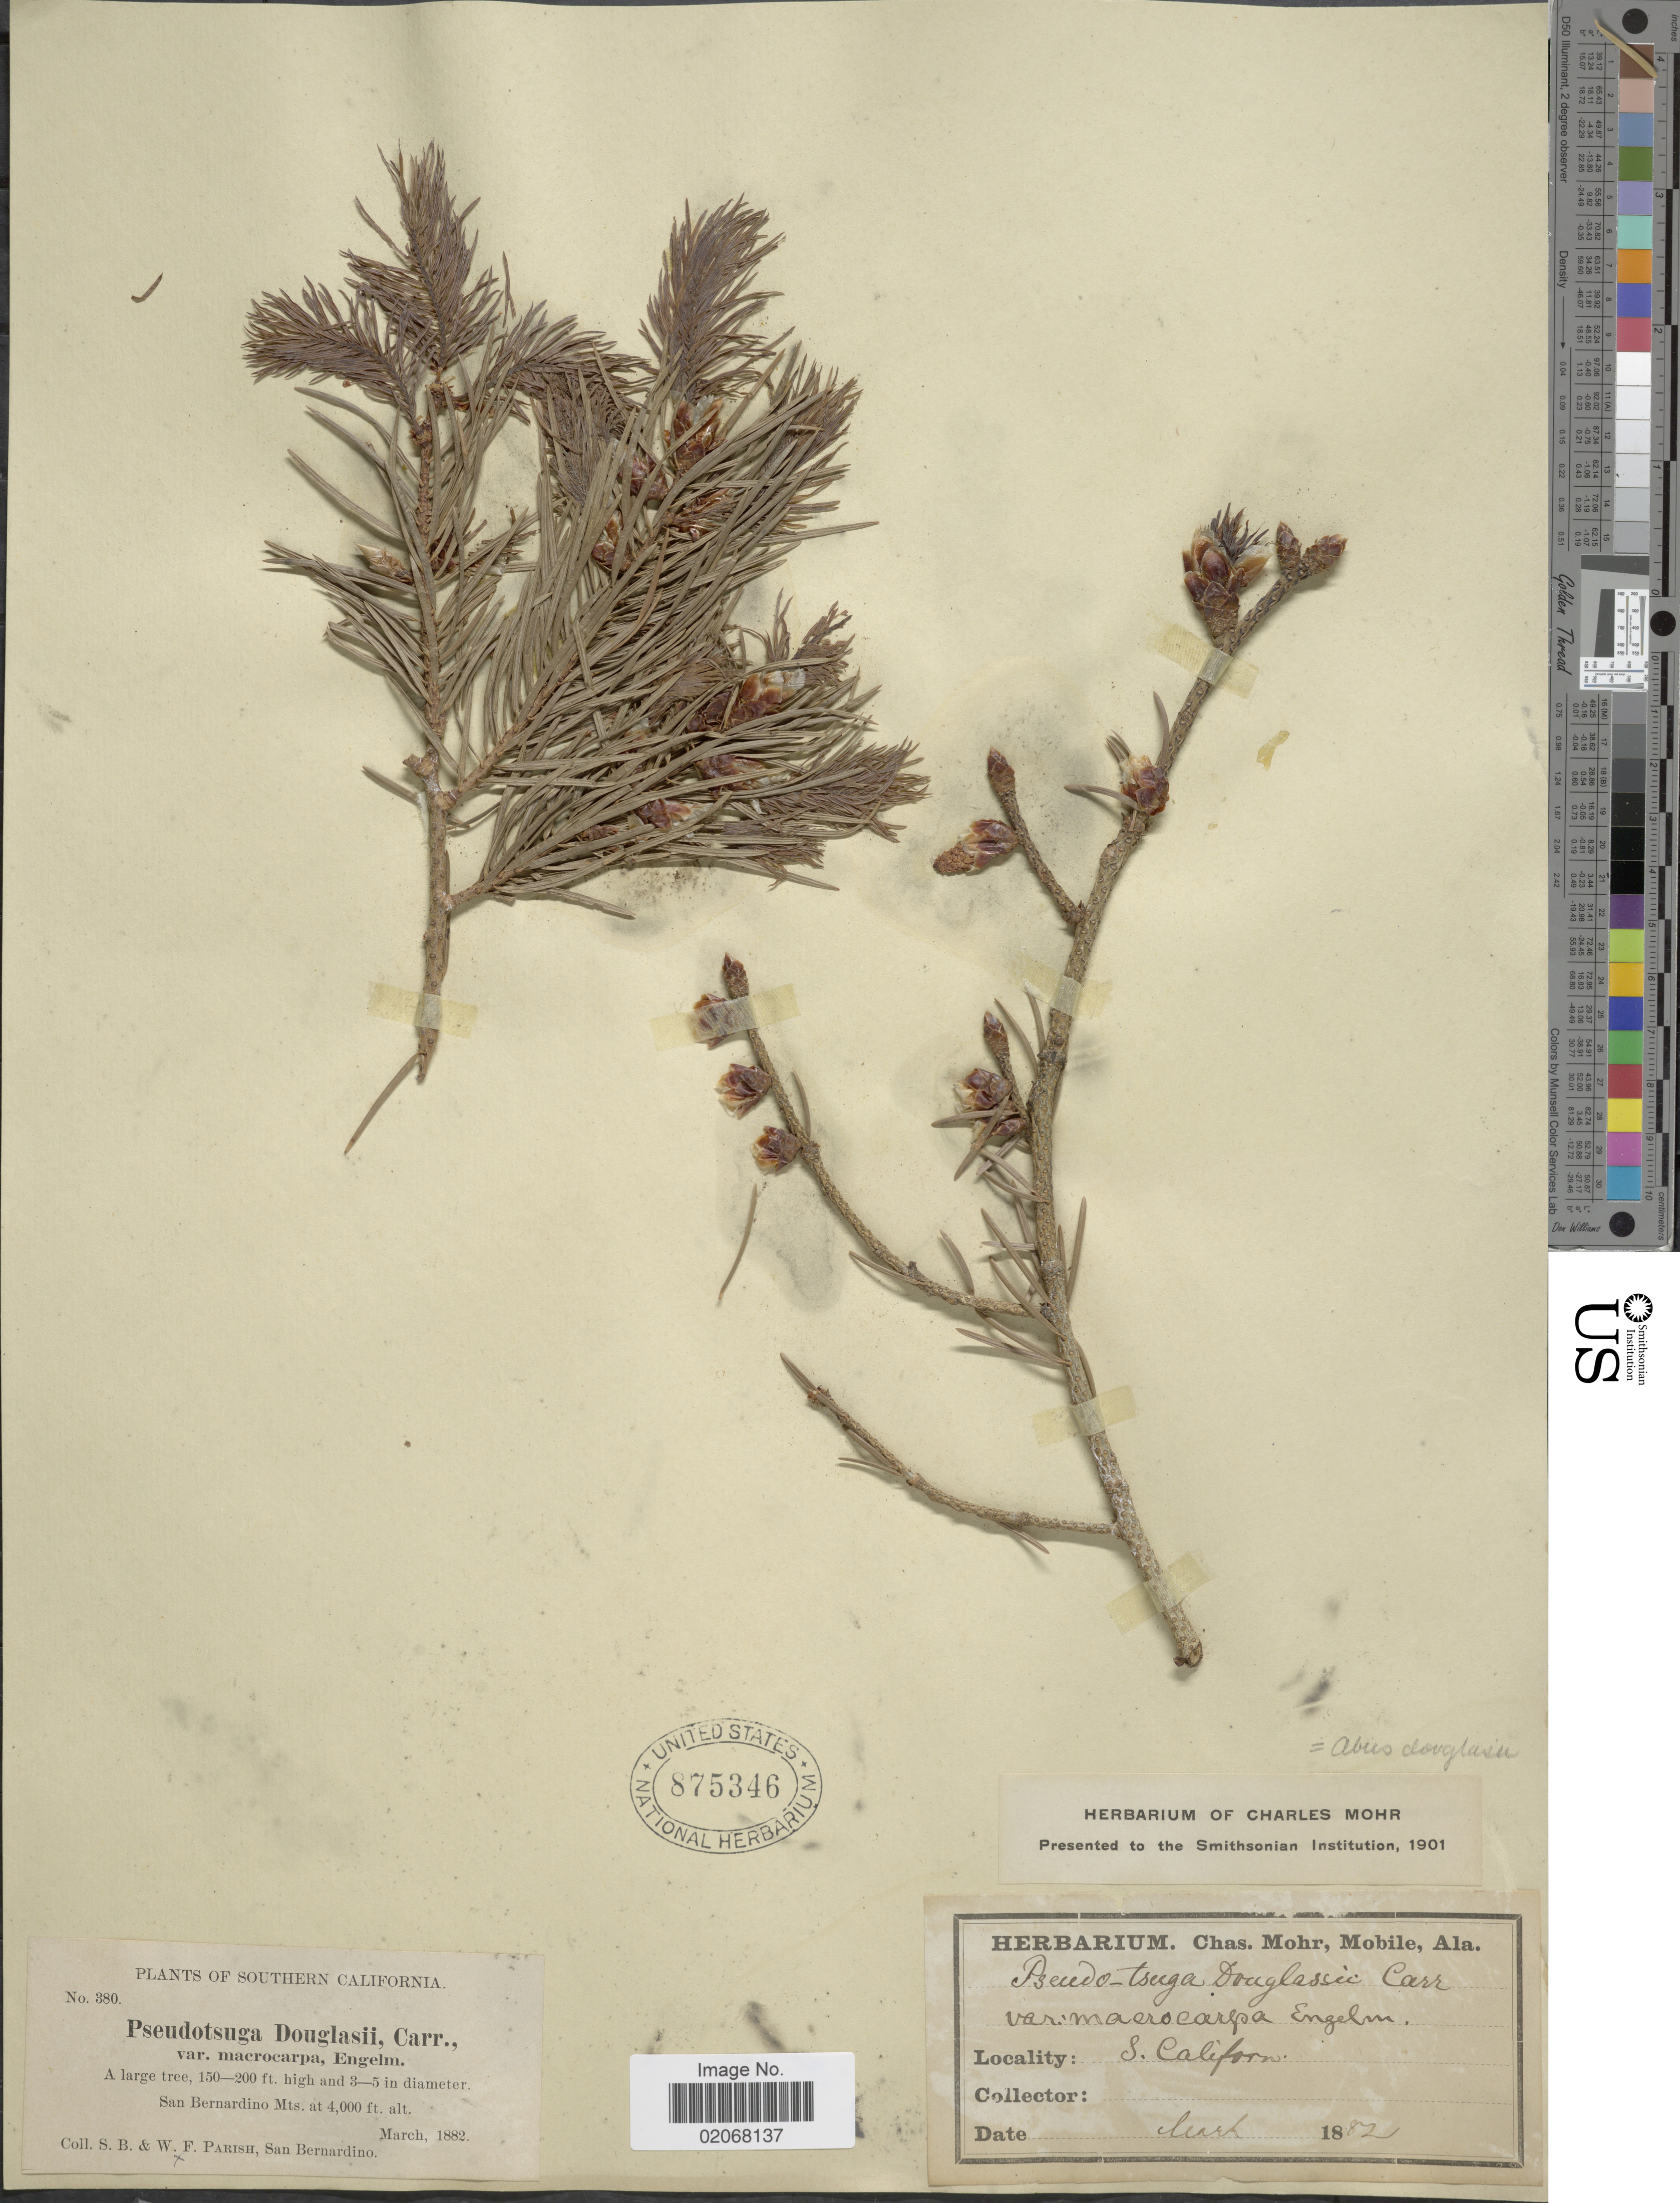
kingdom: Plantae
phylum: Tracheophyta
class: Pinopsida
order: Pinales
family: Pinaceae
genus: Abies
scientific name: Abies douglasii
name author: (Sabine ex D. Don) Lindl.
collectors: S. B. Parish & W. F. Parish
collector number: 380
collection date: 1882-03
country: United States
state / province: California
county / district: San Bernardino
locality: Southern California, San Bernardino Mts.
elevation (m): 1219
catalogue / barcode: US 875346